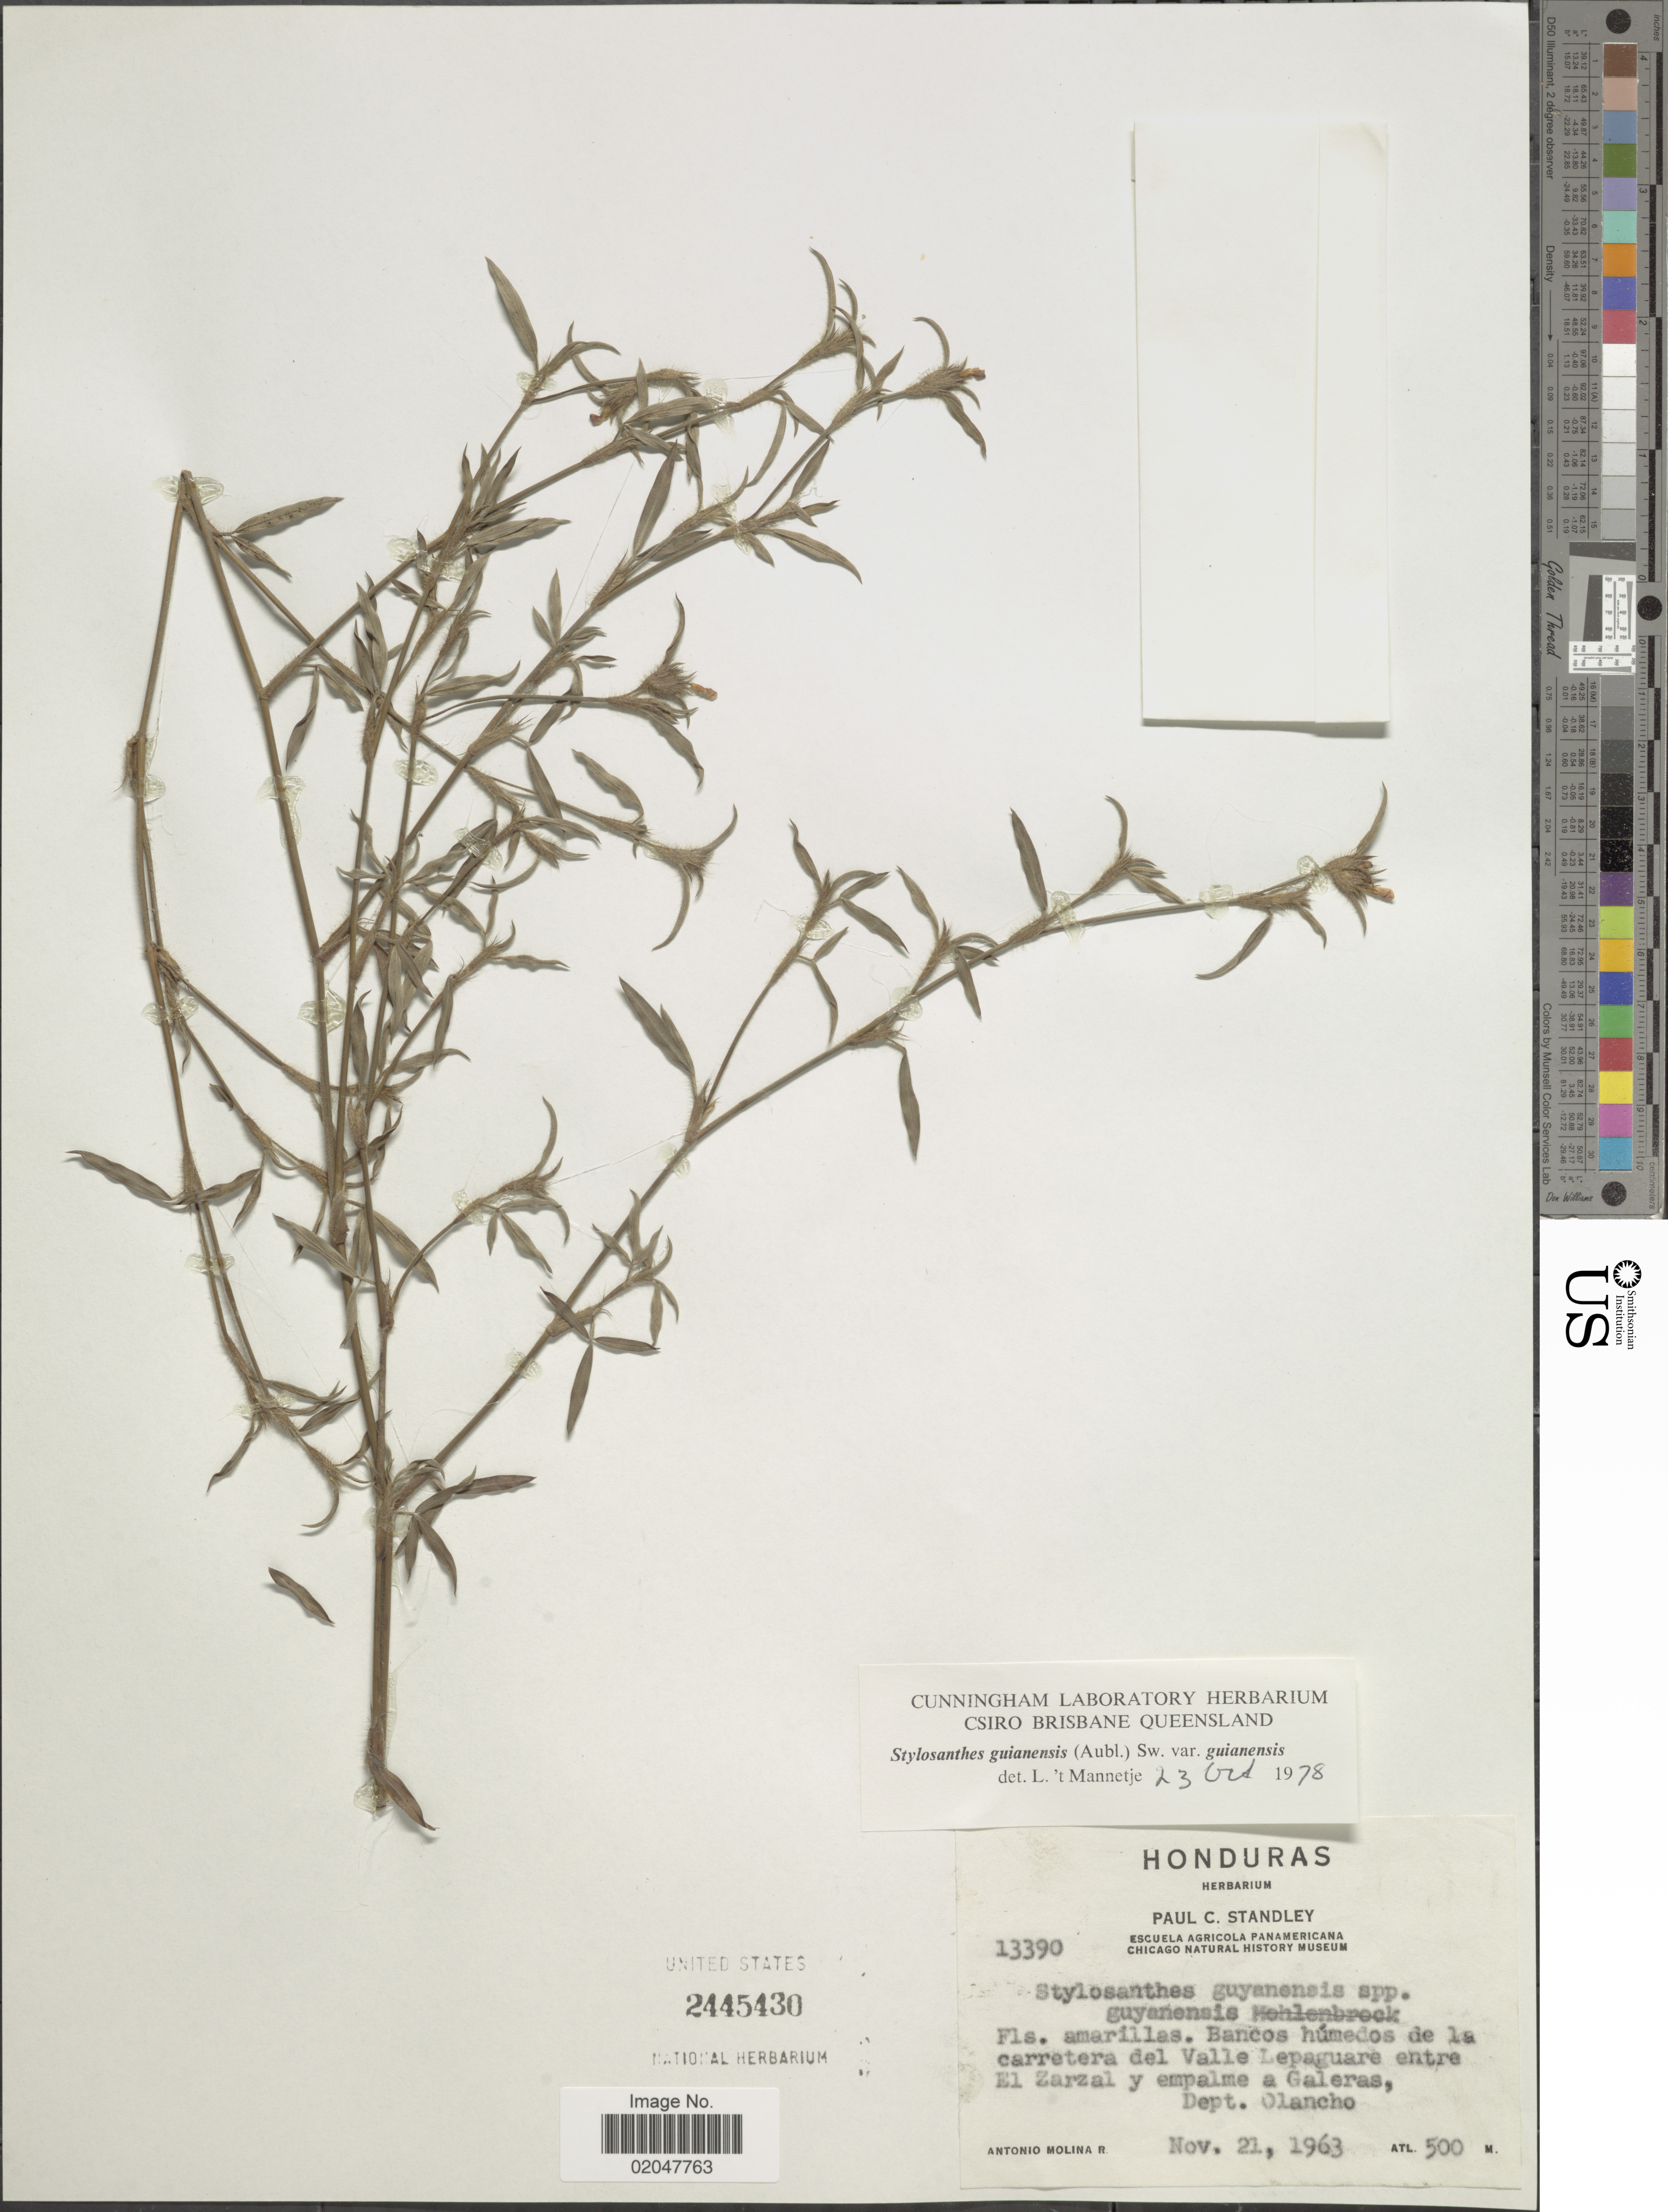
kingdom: Plantae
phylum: Tracheophyta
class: Magnoliopsida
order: Fabales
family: Fabaceae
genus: Stylosanthes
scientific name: Stylosanthes guianensis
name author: (Aubl.) Sw.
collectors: A. Molina R.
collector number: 13390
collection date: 1963-11-21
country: Honduras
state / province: Olancho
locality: Bancos humedos de la carretera del Valle Lepaguare entre El Zarzal y empalme a Galeras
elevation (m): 500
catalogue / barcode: US 2445430